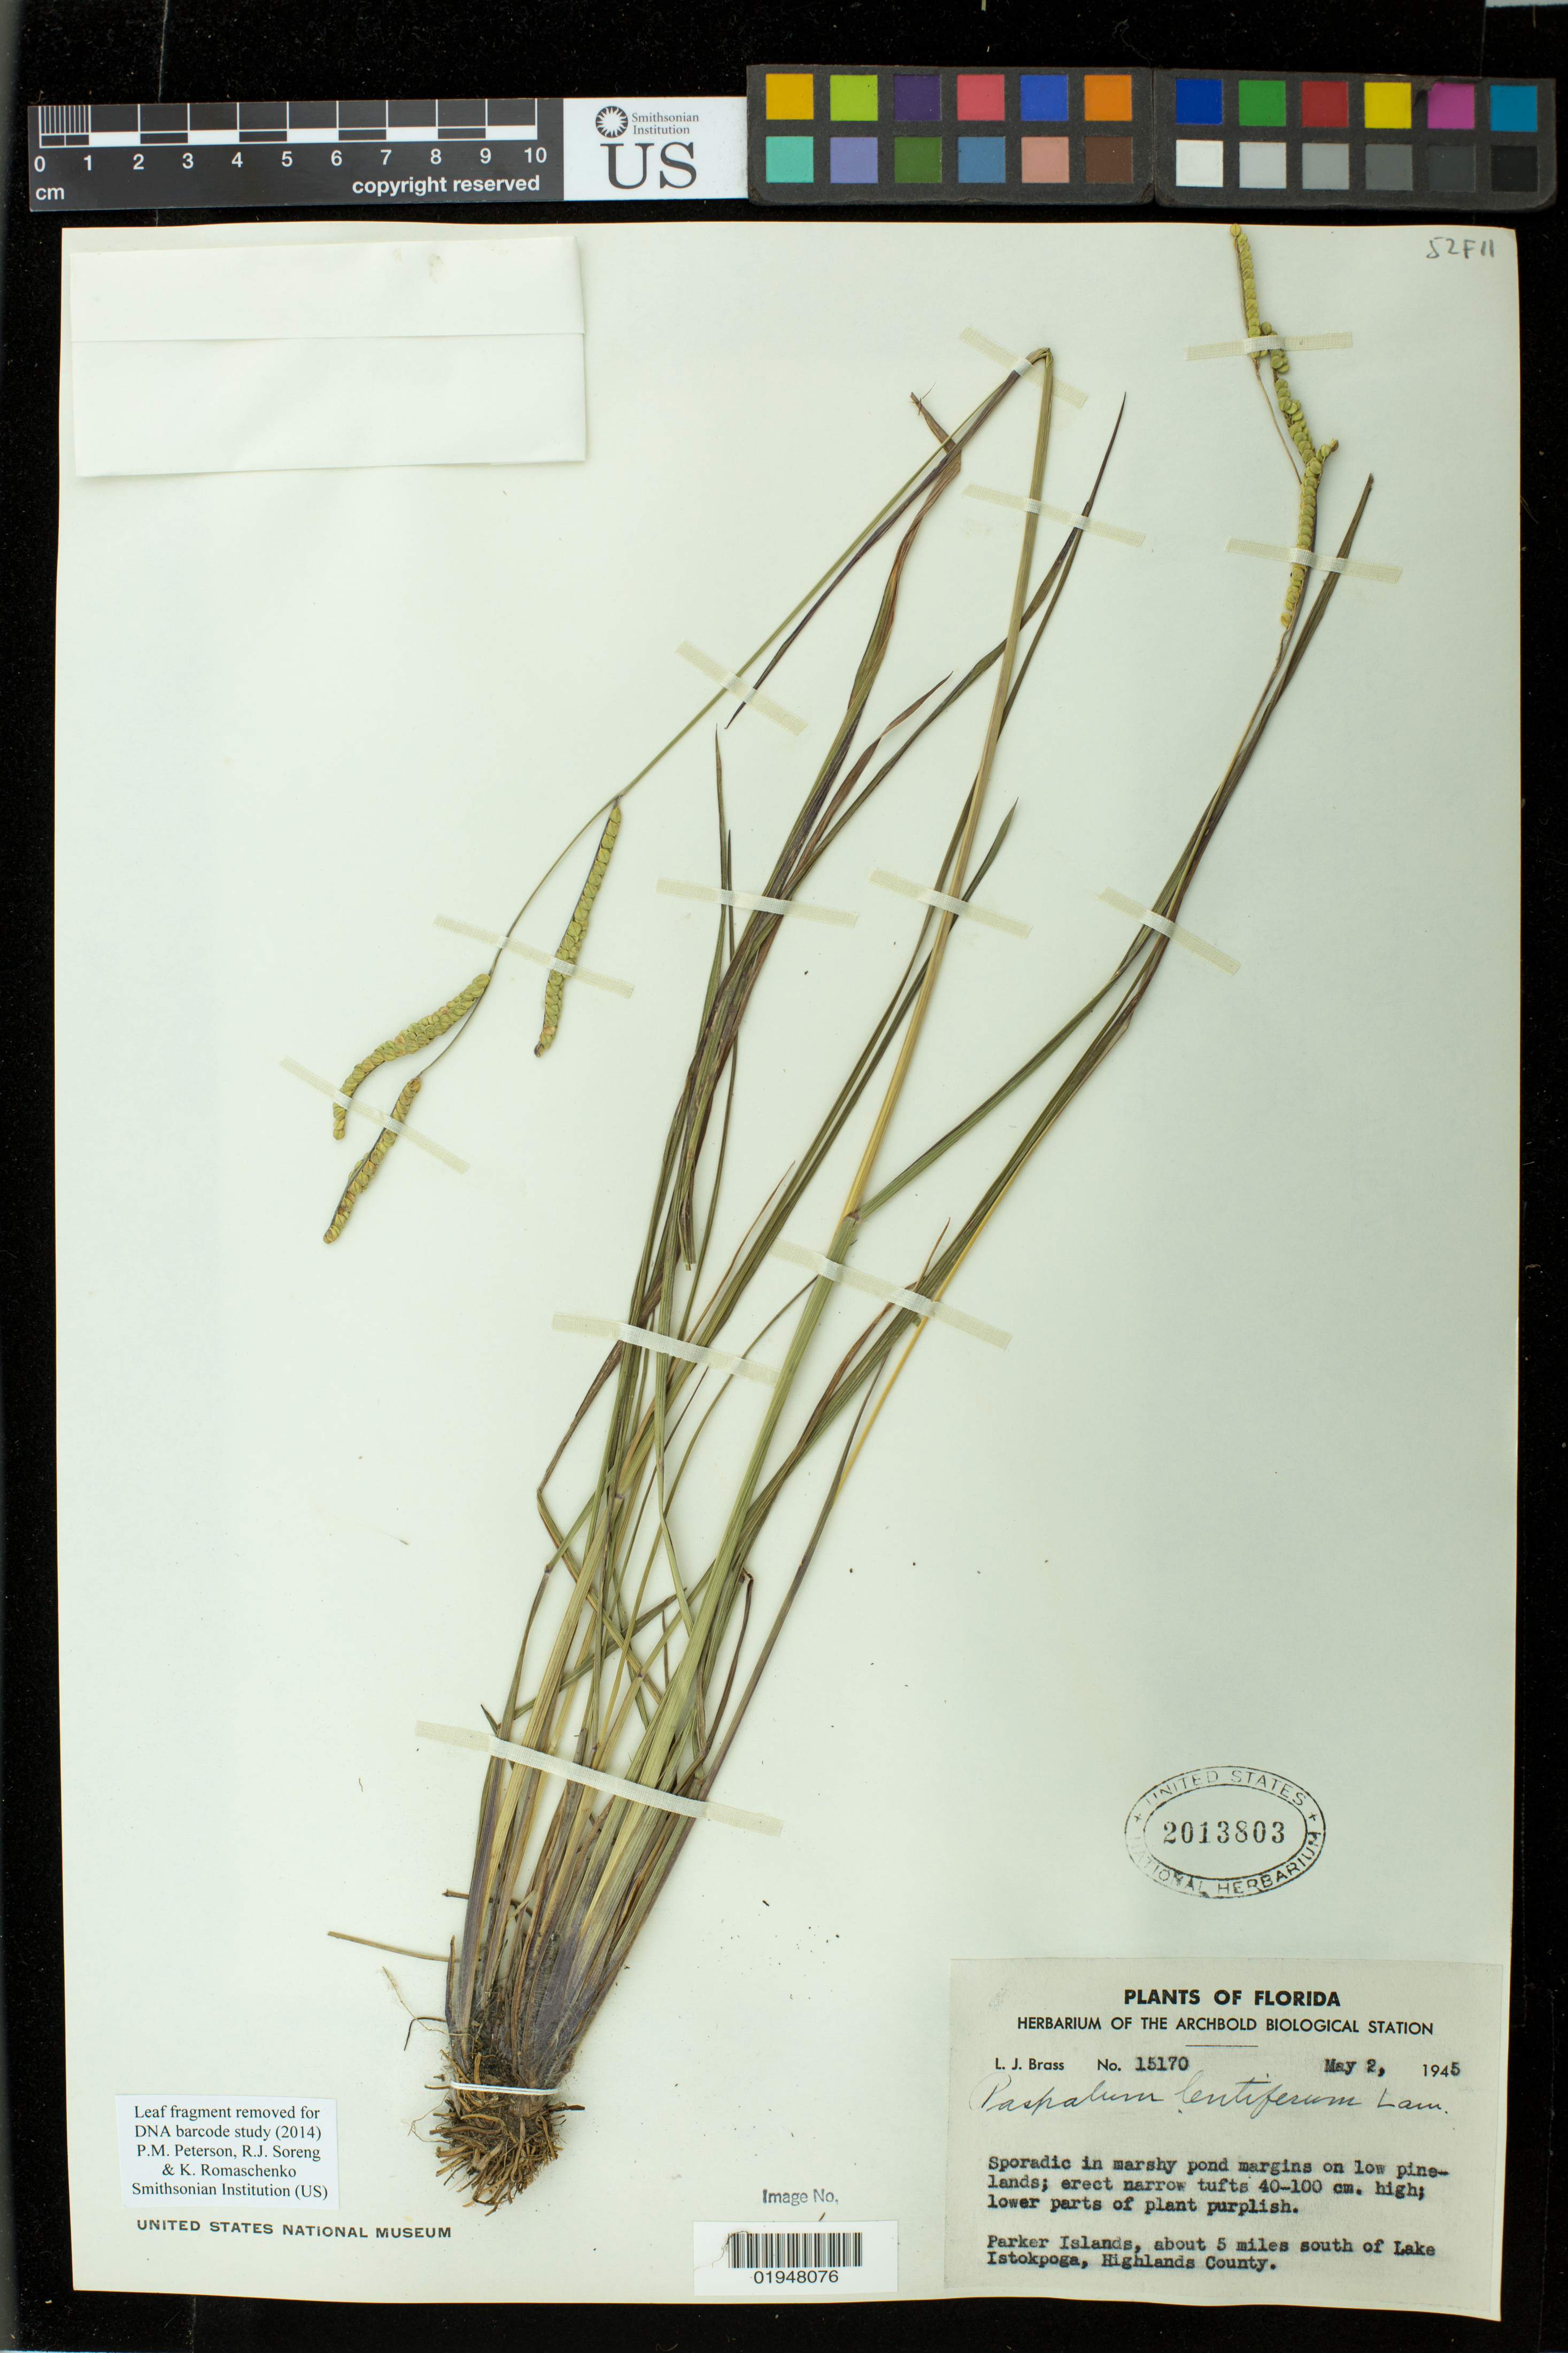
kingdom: Plantae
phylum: Tracheophyta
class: Liliopsida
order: Poales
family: Poaceae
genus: Paspalum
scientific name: Paspalum lentiferum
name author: Lam.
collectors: L. J. Brass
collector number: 15170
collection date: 1945-05-02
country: United States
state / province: Florida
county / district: Highlands County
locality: Parker Islands, about 5 miles south of Lake Istokpoga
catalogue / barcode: US 2013803